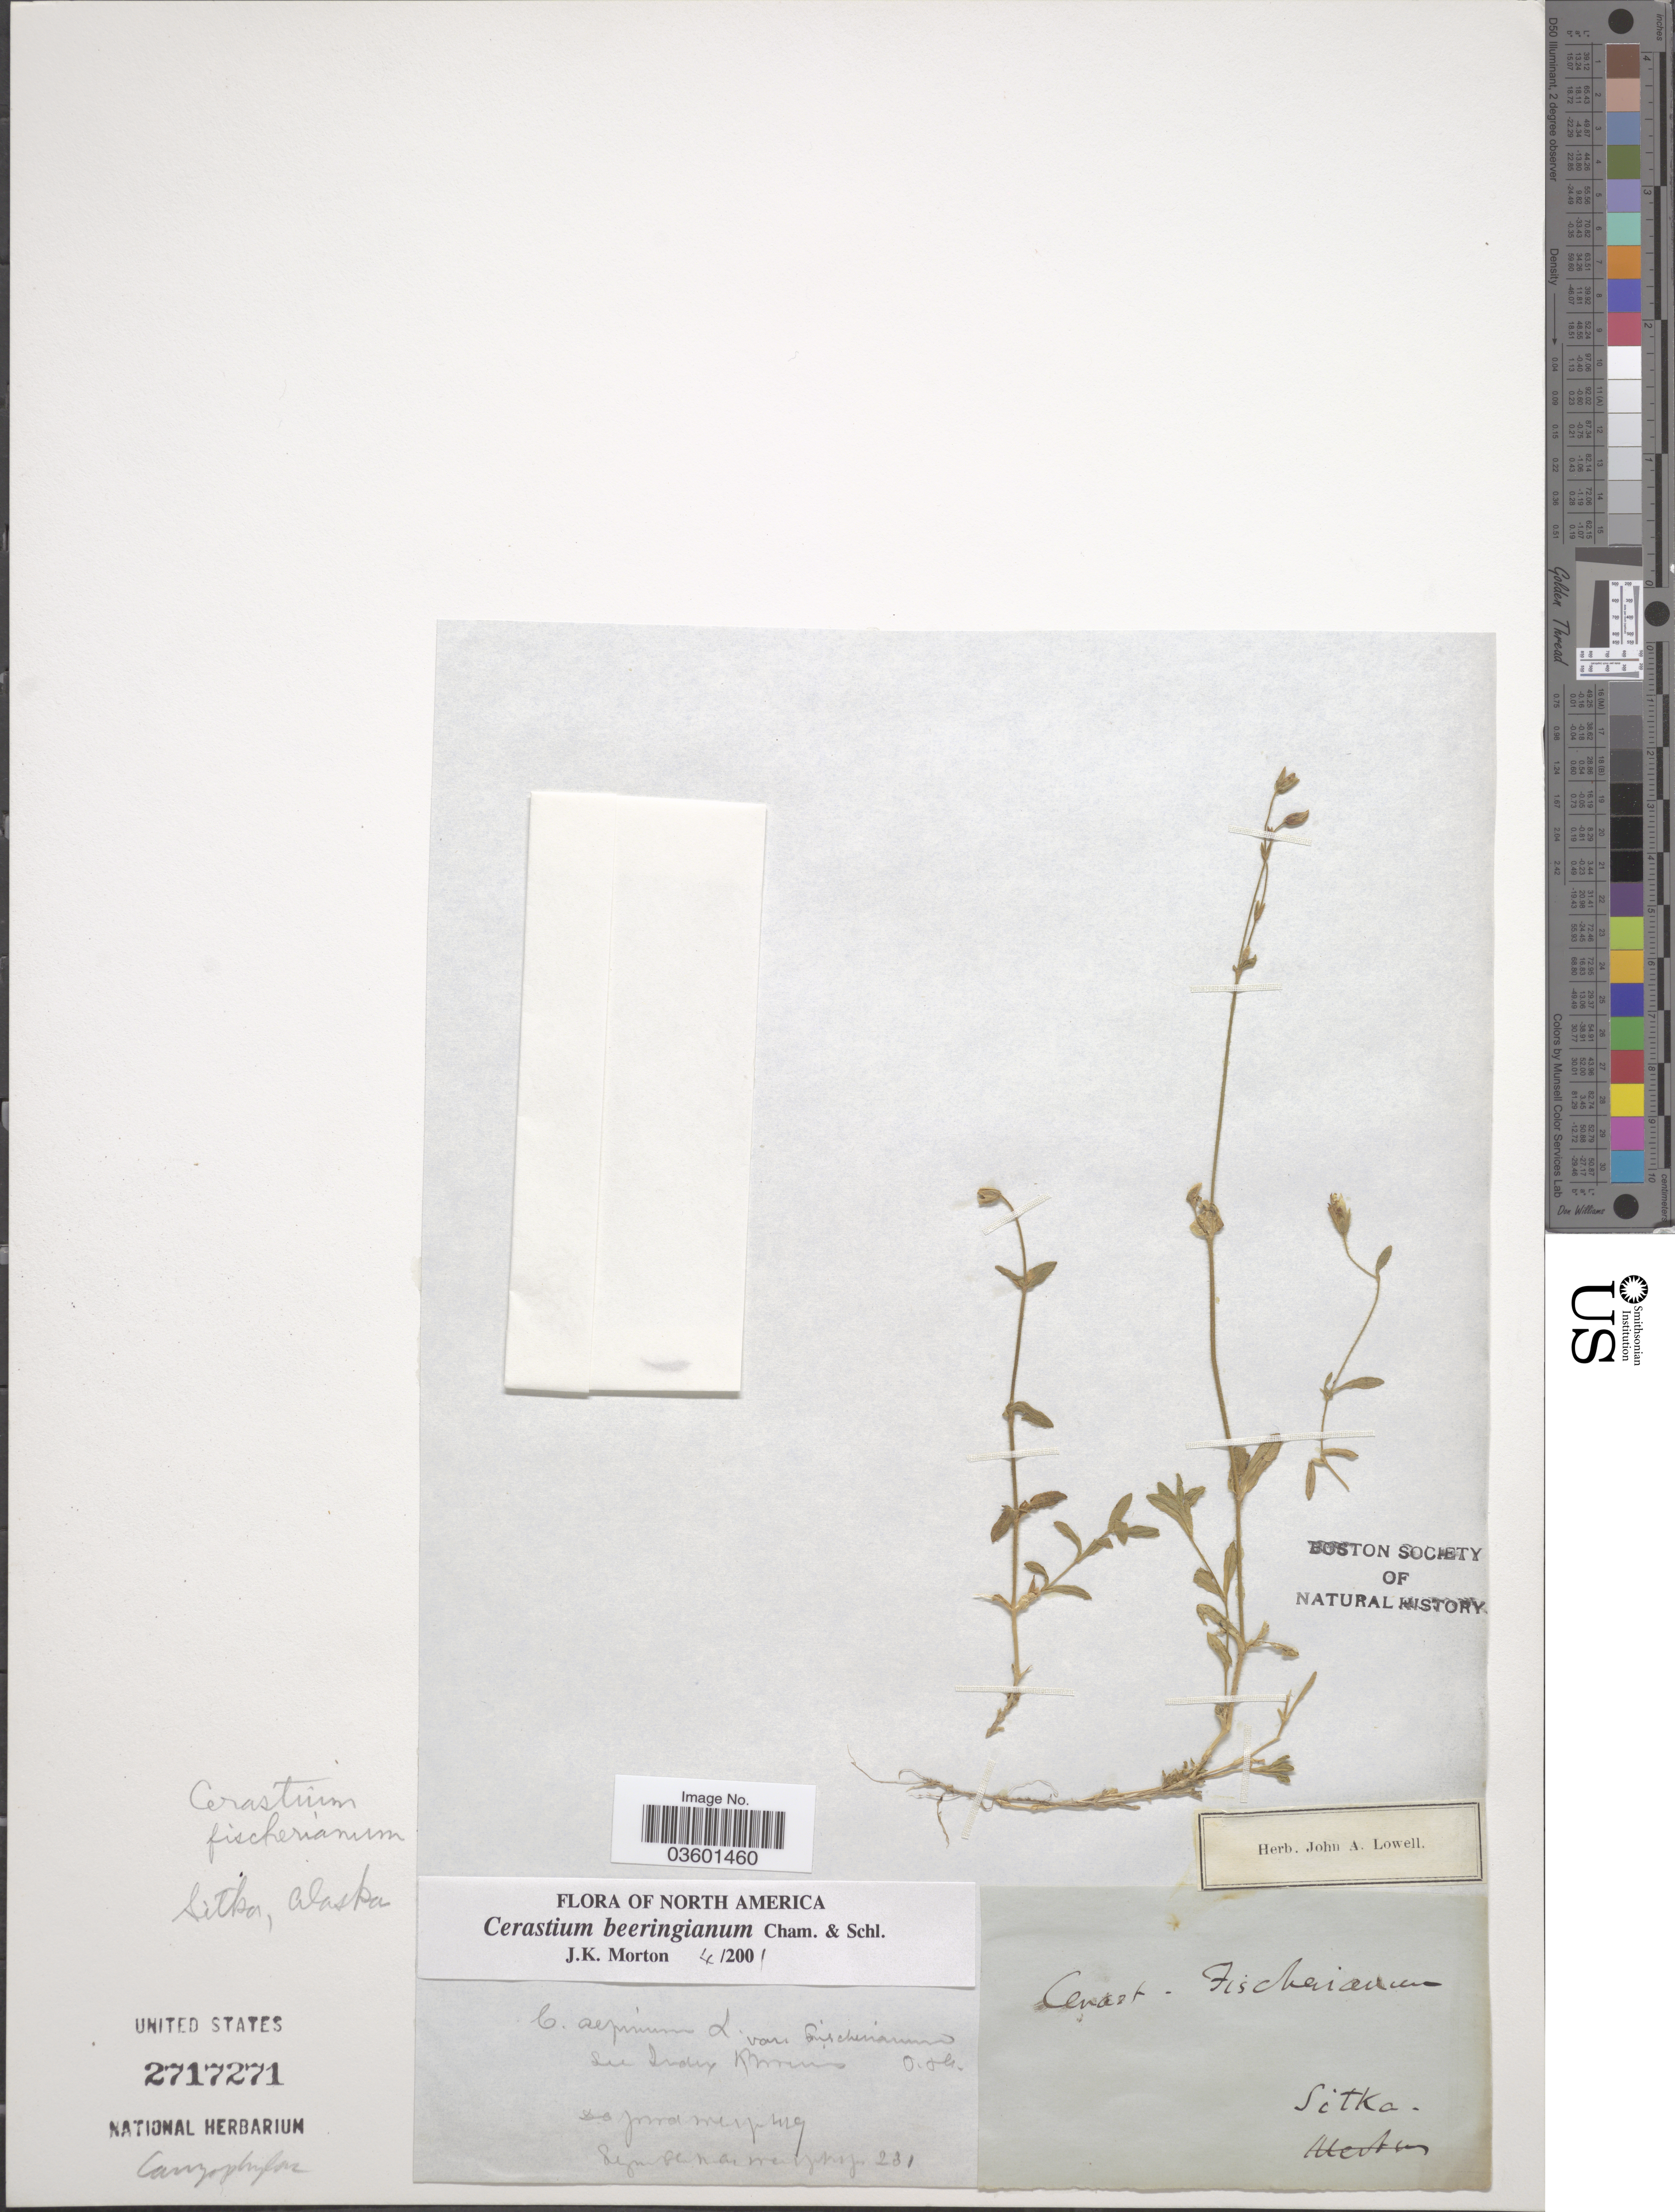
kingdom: Plantae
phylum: Tracheophyta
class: Magnoliopsida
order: Caryophyllales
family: Caryophyllaceae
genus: Cerastium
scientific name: Cerastium beeringianum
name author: Cham. & Schltdl.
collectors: ex herb. John A. Lowell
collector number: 231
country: United States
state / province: Alaska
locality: Sitka.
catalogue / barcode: US 2717271